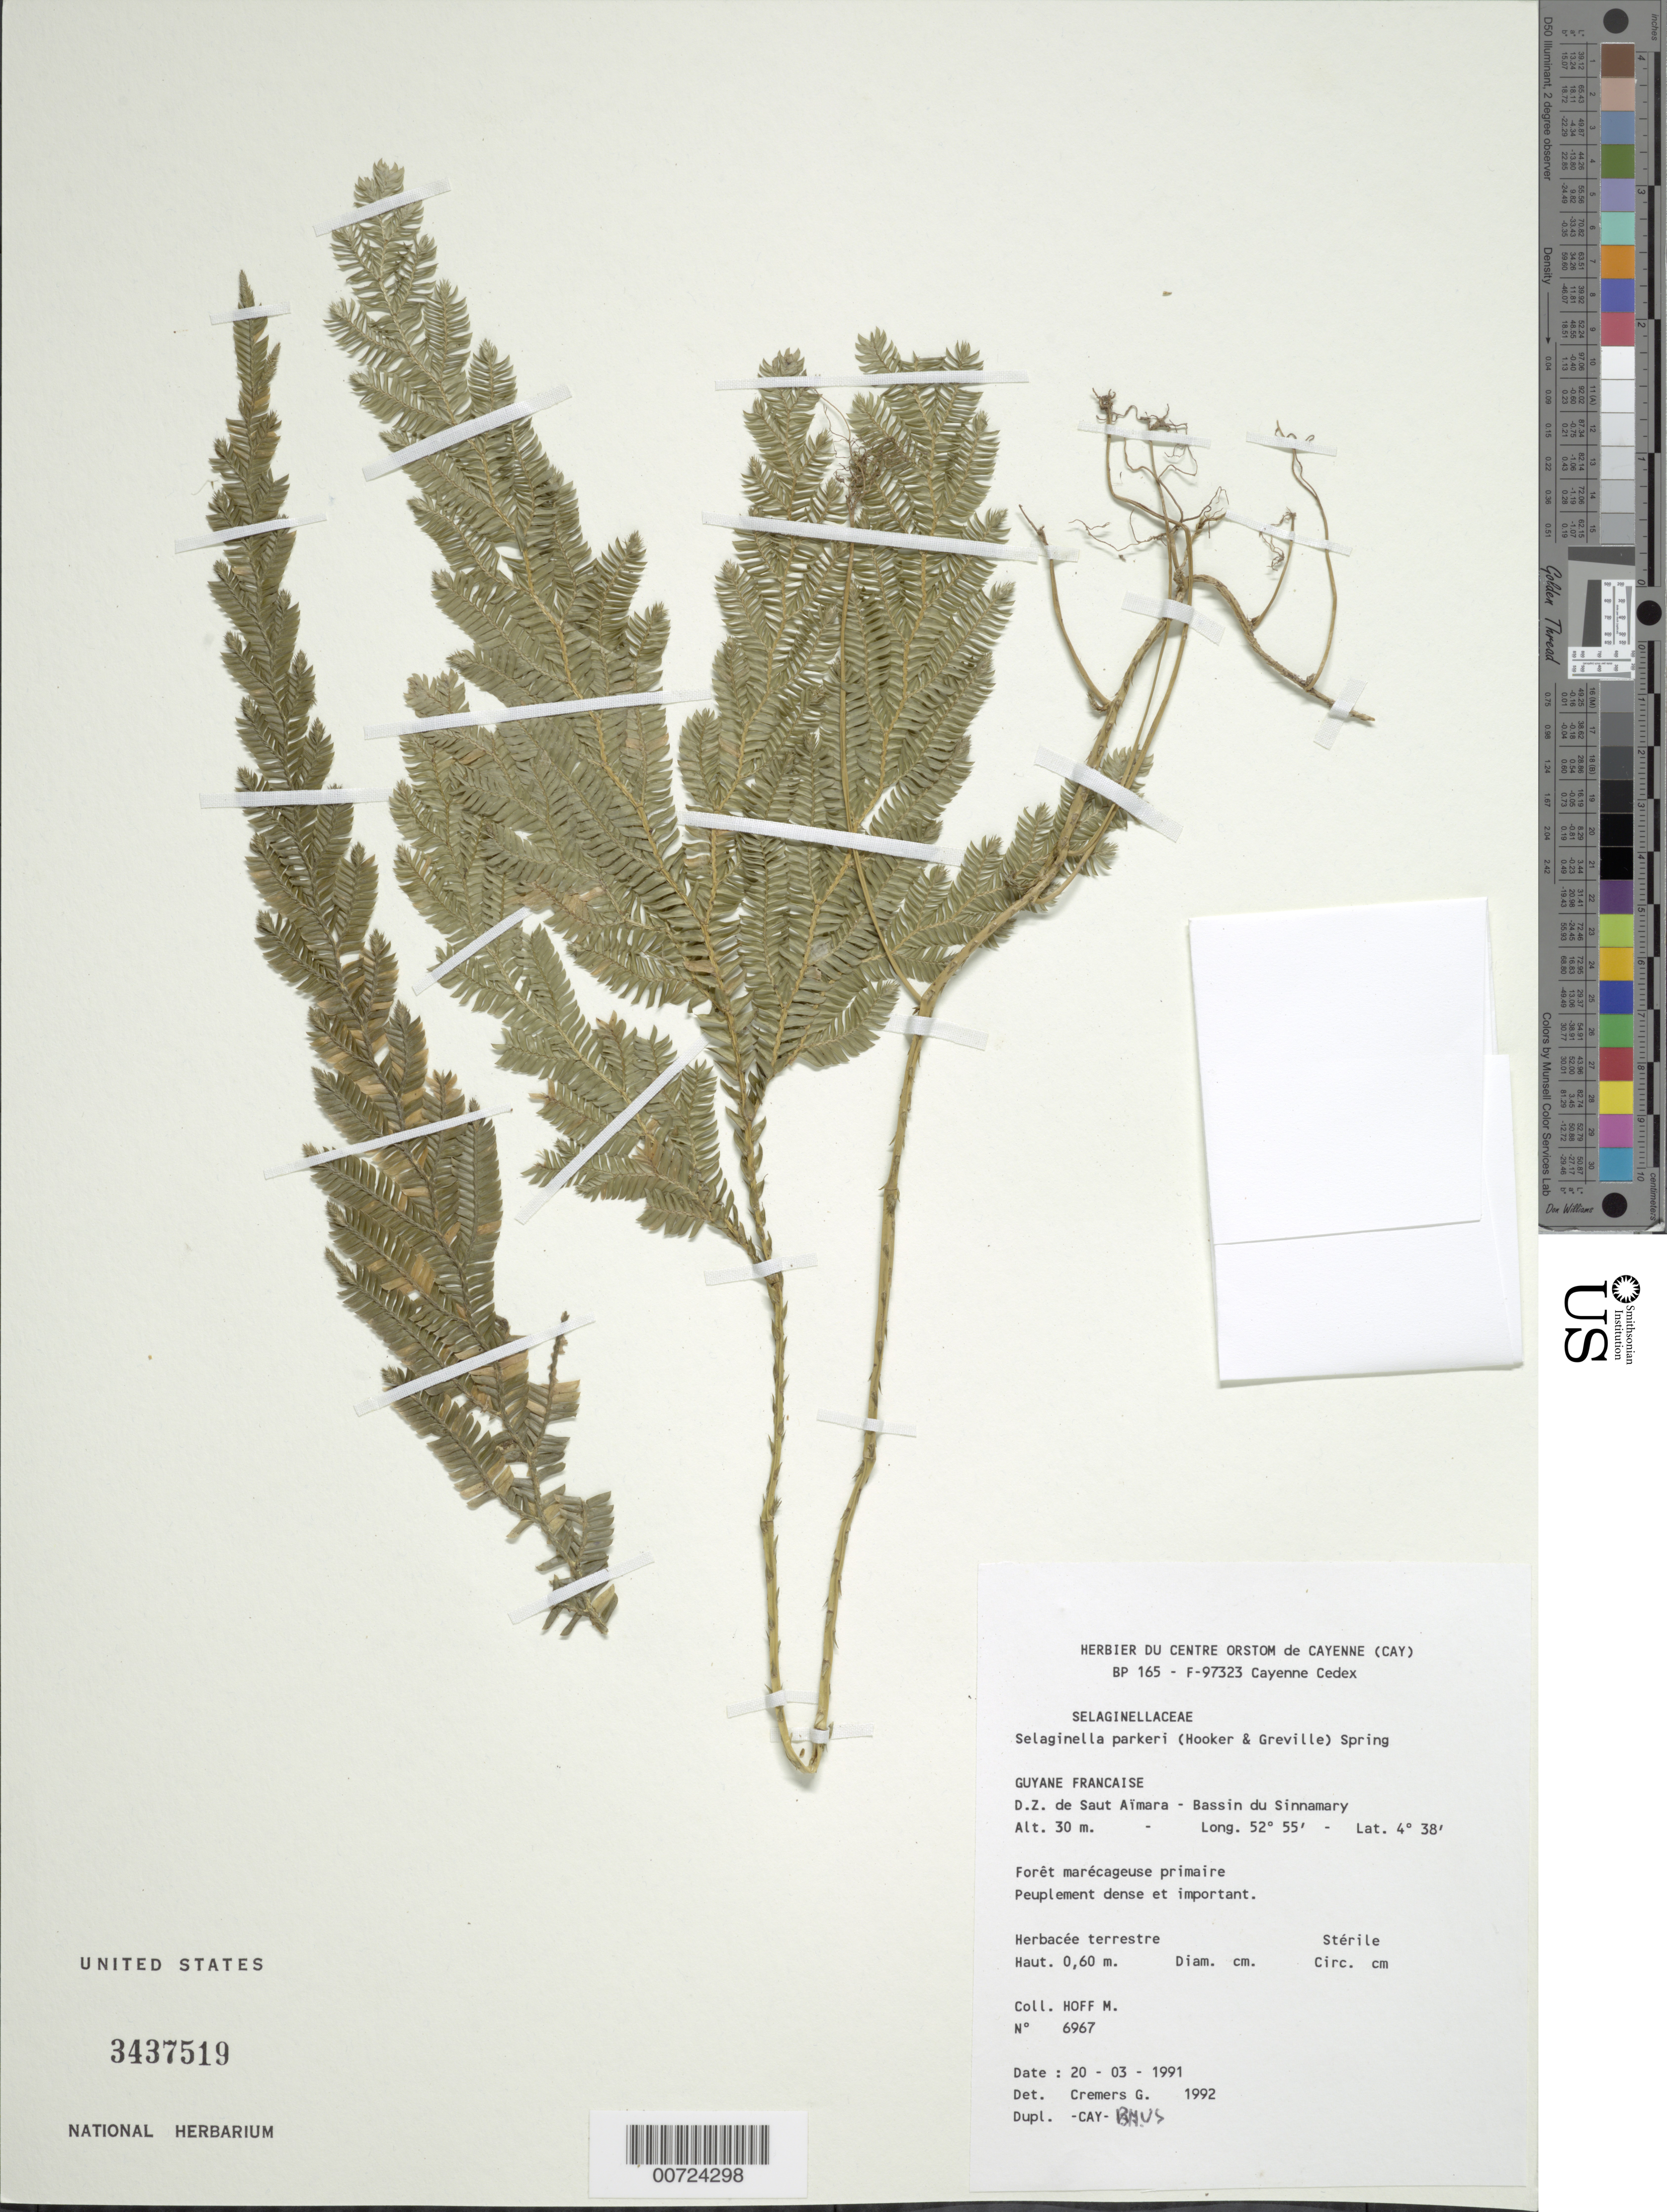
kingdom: Plantae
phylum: Tracheophyta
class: Lycopodiopsida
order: Selaginellales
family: Selaginellaceae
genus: Selaginella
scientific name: Selaginella parkeri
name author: (Hook. & Grev.) Spring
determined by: Cremers, Georges A.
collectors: M. Hoff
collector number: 6967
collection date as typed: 20-Mar-91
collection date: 1991-03-20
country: French Guiana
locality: D.Z. de Saut Aïmara, Bassin du Sinnamary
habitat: Forêt marécageuse primaire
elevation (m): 30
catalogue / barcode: US 3437519